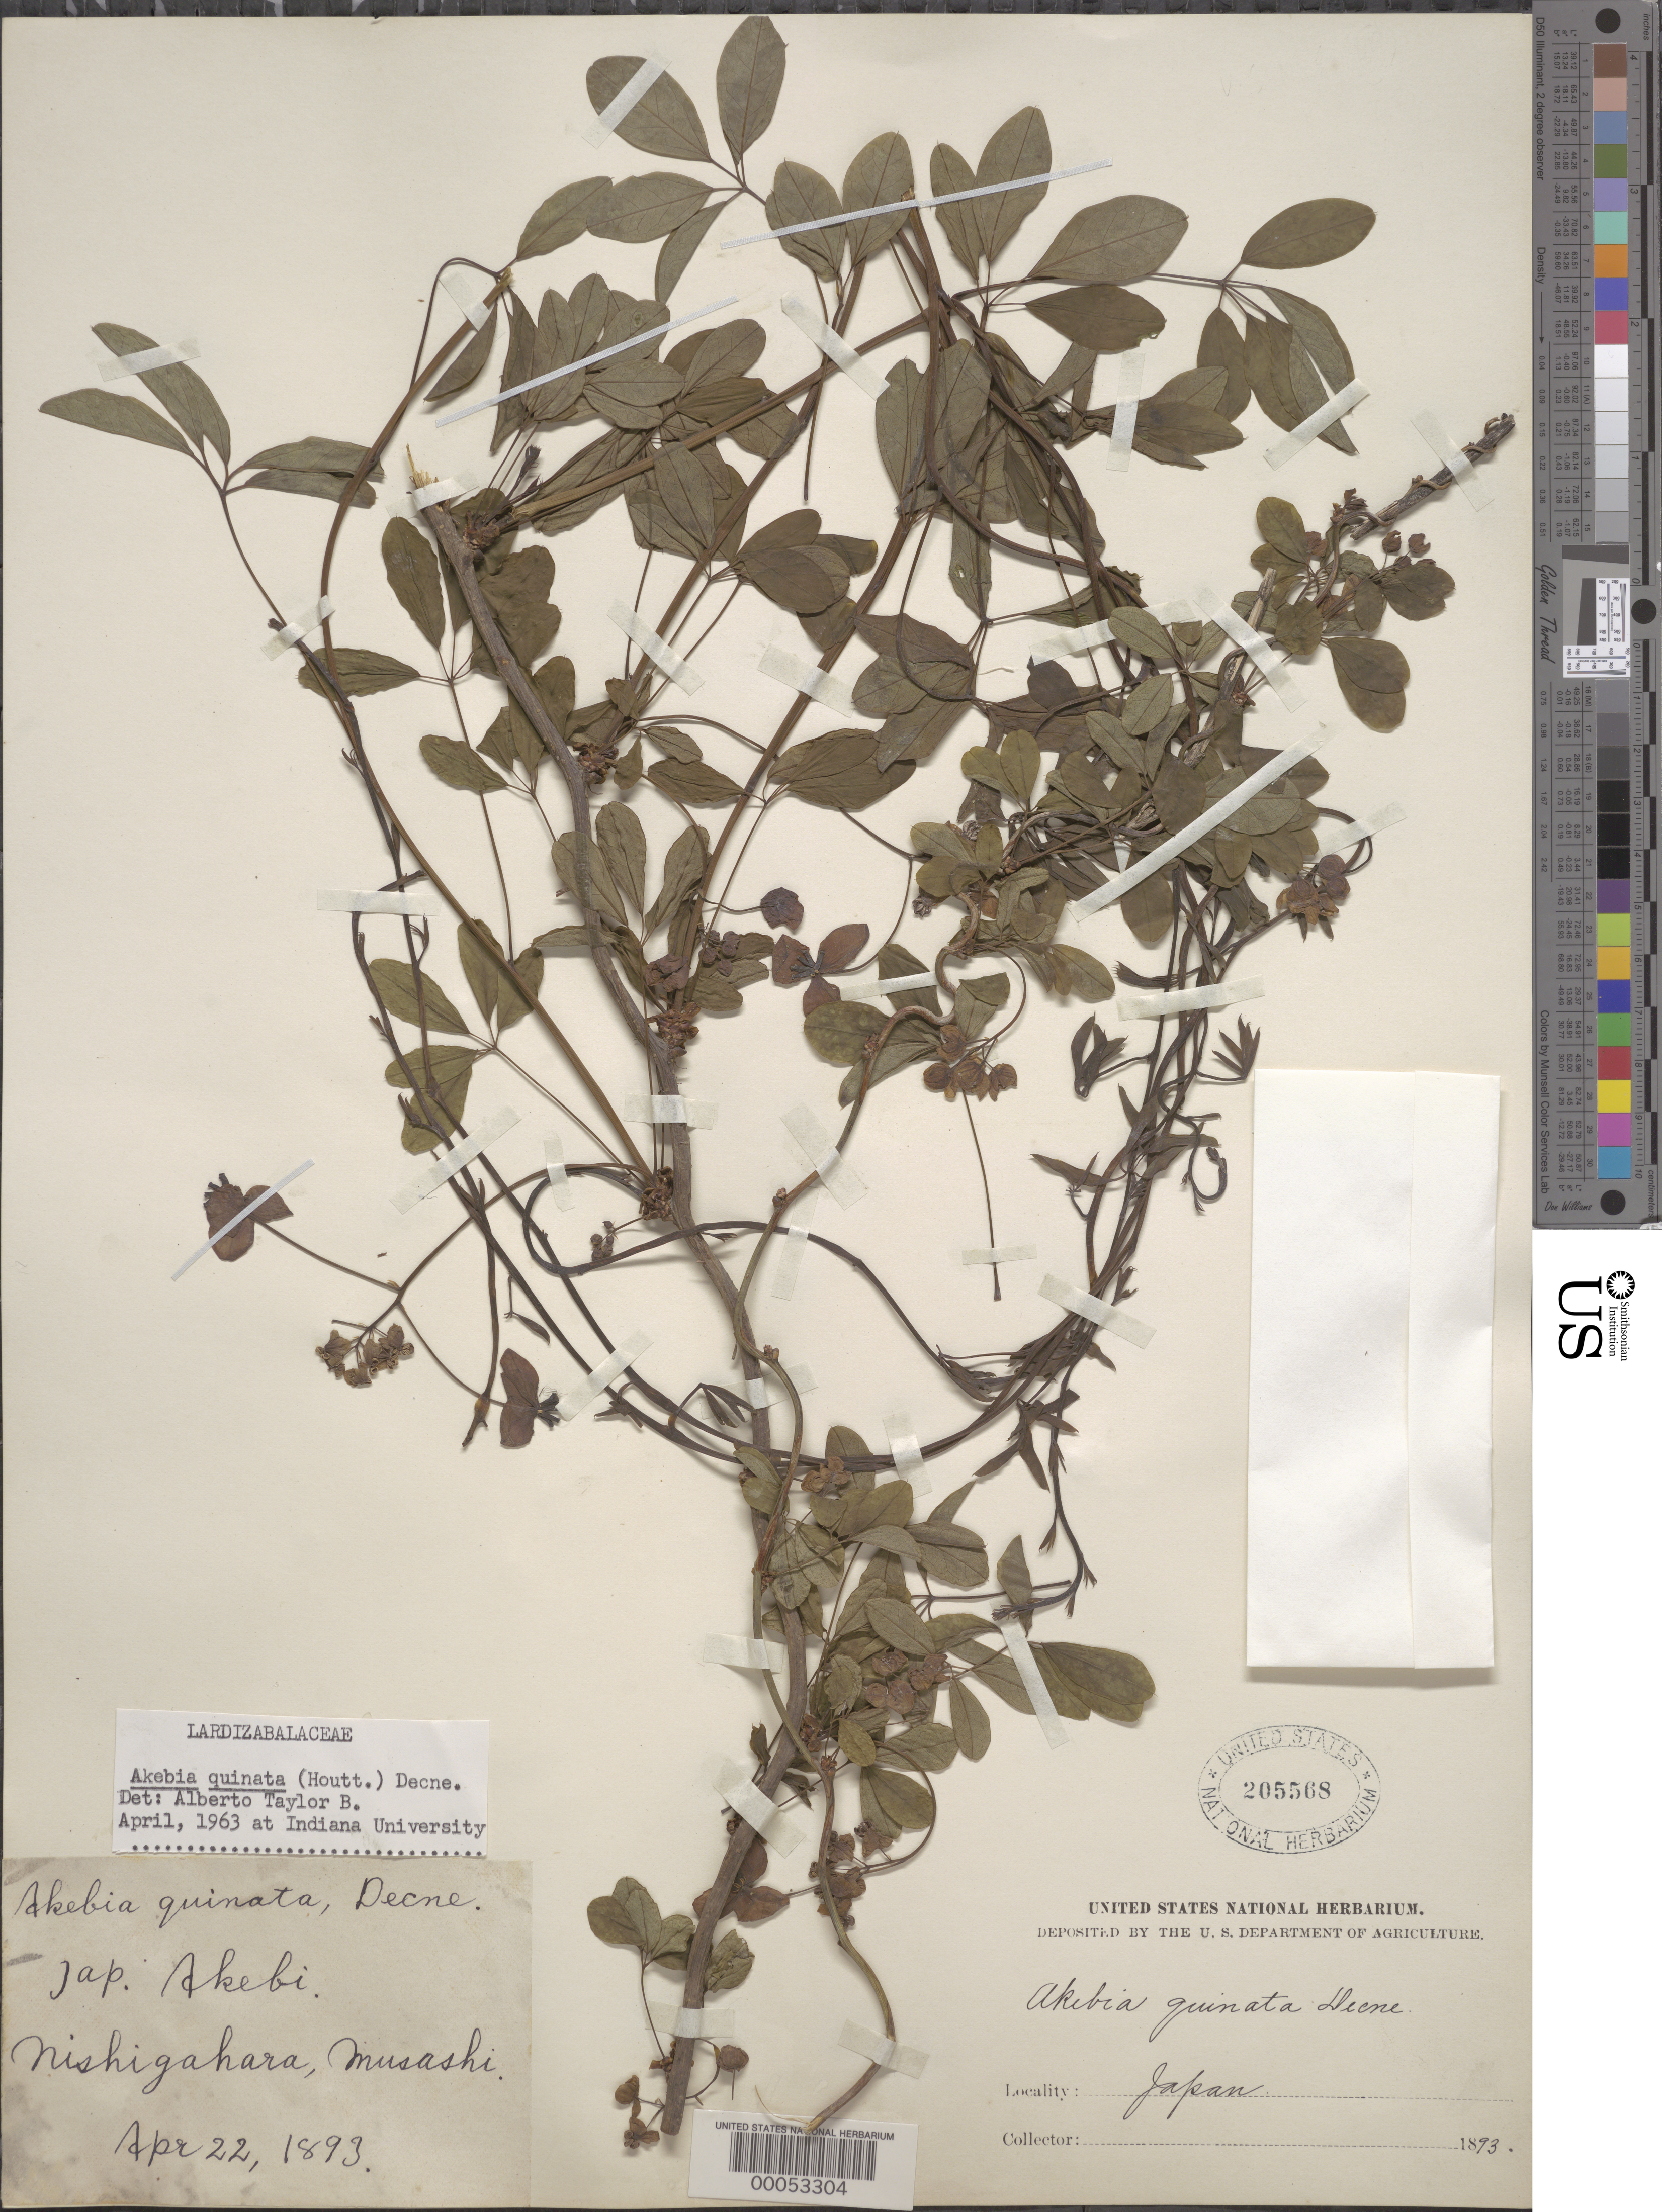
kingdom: Plantae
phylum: Tracheophyta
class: Magnoliopsida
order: Ranunculales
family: Lardizabalaceae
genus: Akebia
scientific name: Akebia quinata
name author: (Houtt.) Decne.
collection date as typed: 22 Apr 1893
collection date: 1893-04-22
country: Japan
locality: Mishigahara, musashi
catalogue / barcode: US 205568